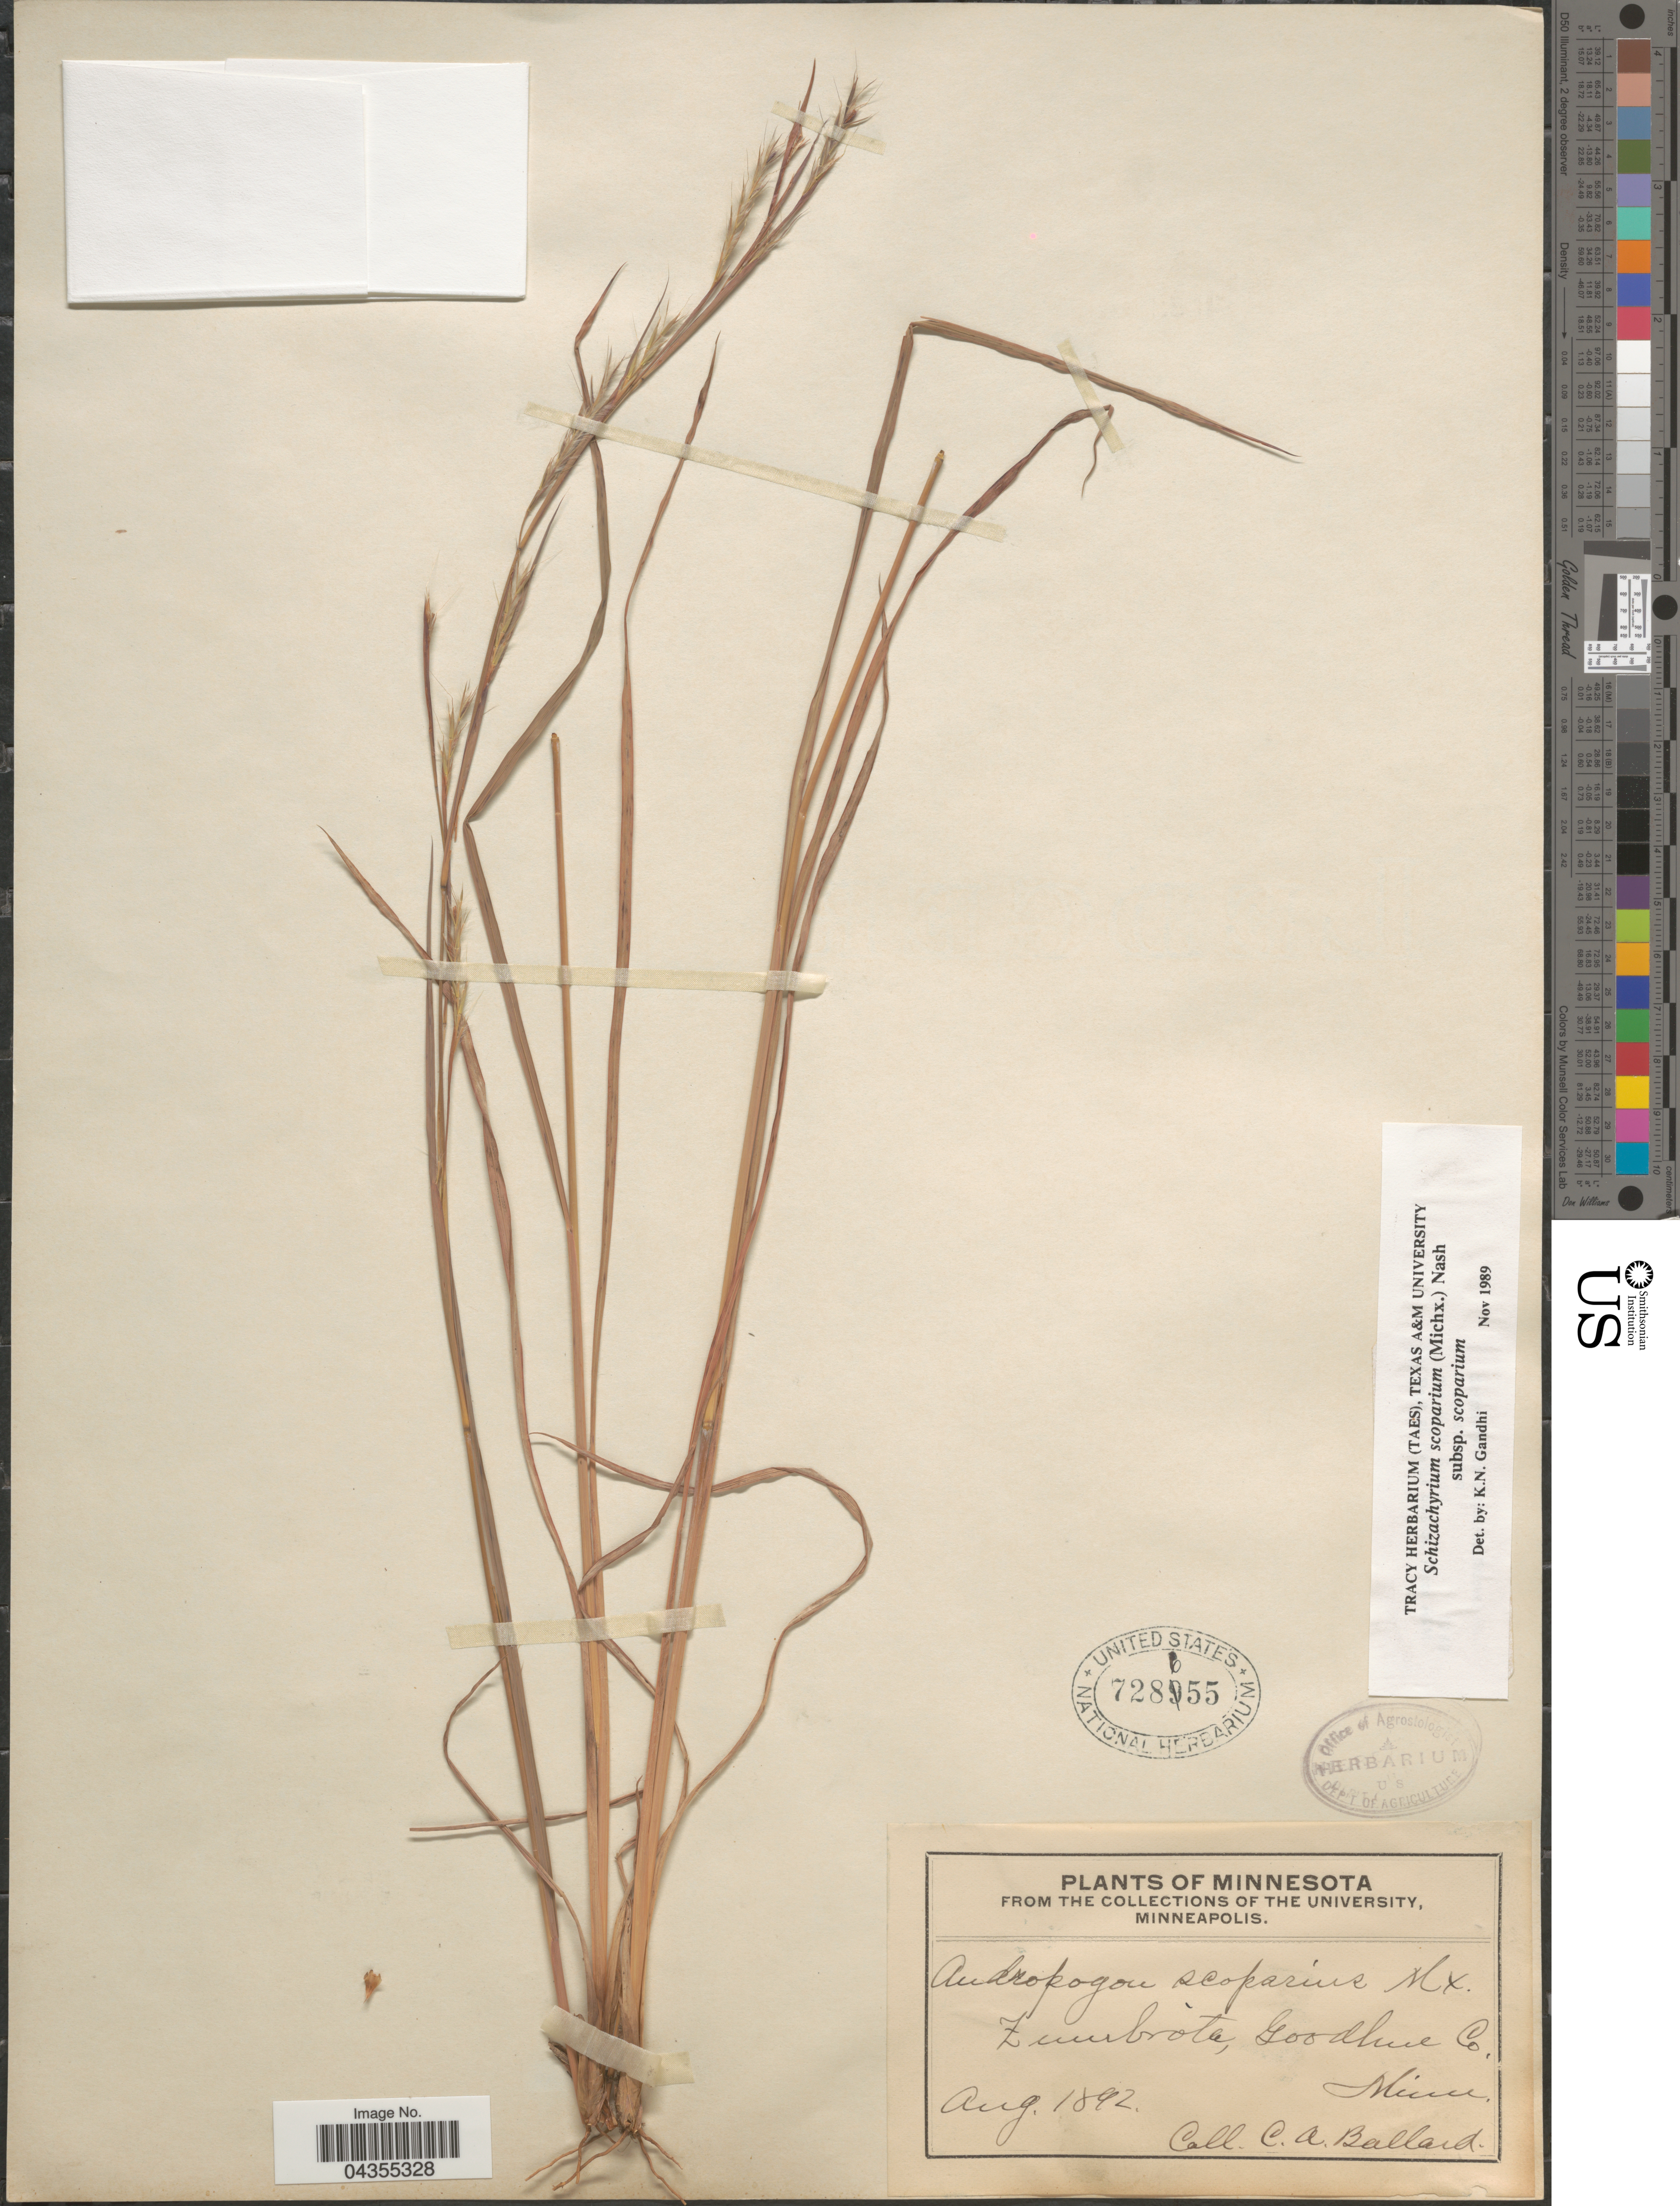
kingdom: Plantae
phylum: Tracheophyta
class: Liliopsida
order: Poales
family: Poaceae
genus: Schizachyrium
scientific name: Schizachyrium scoparium var. scoparium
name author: (Michx.) Nash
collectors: C. A. Ballard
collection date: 1892-08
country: United States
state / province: Minnesota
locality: Zumbrôta, Goodhue Co.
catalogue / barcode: US 728655